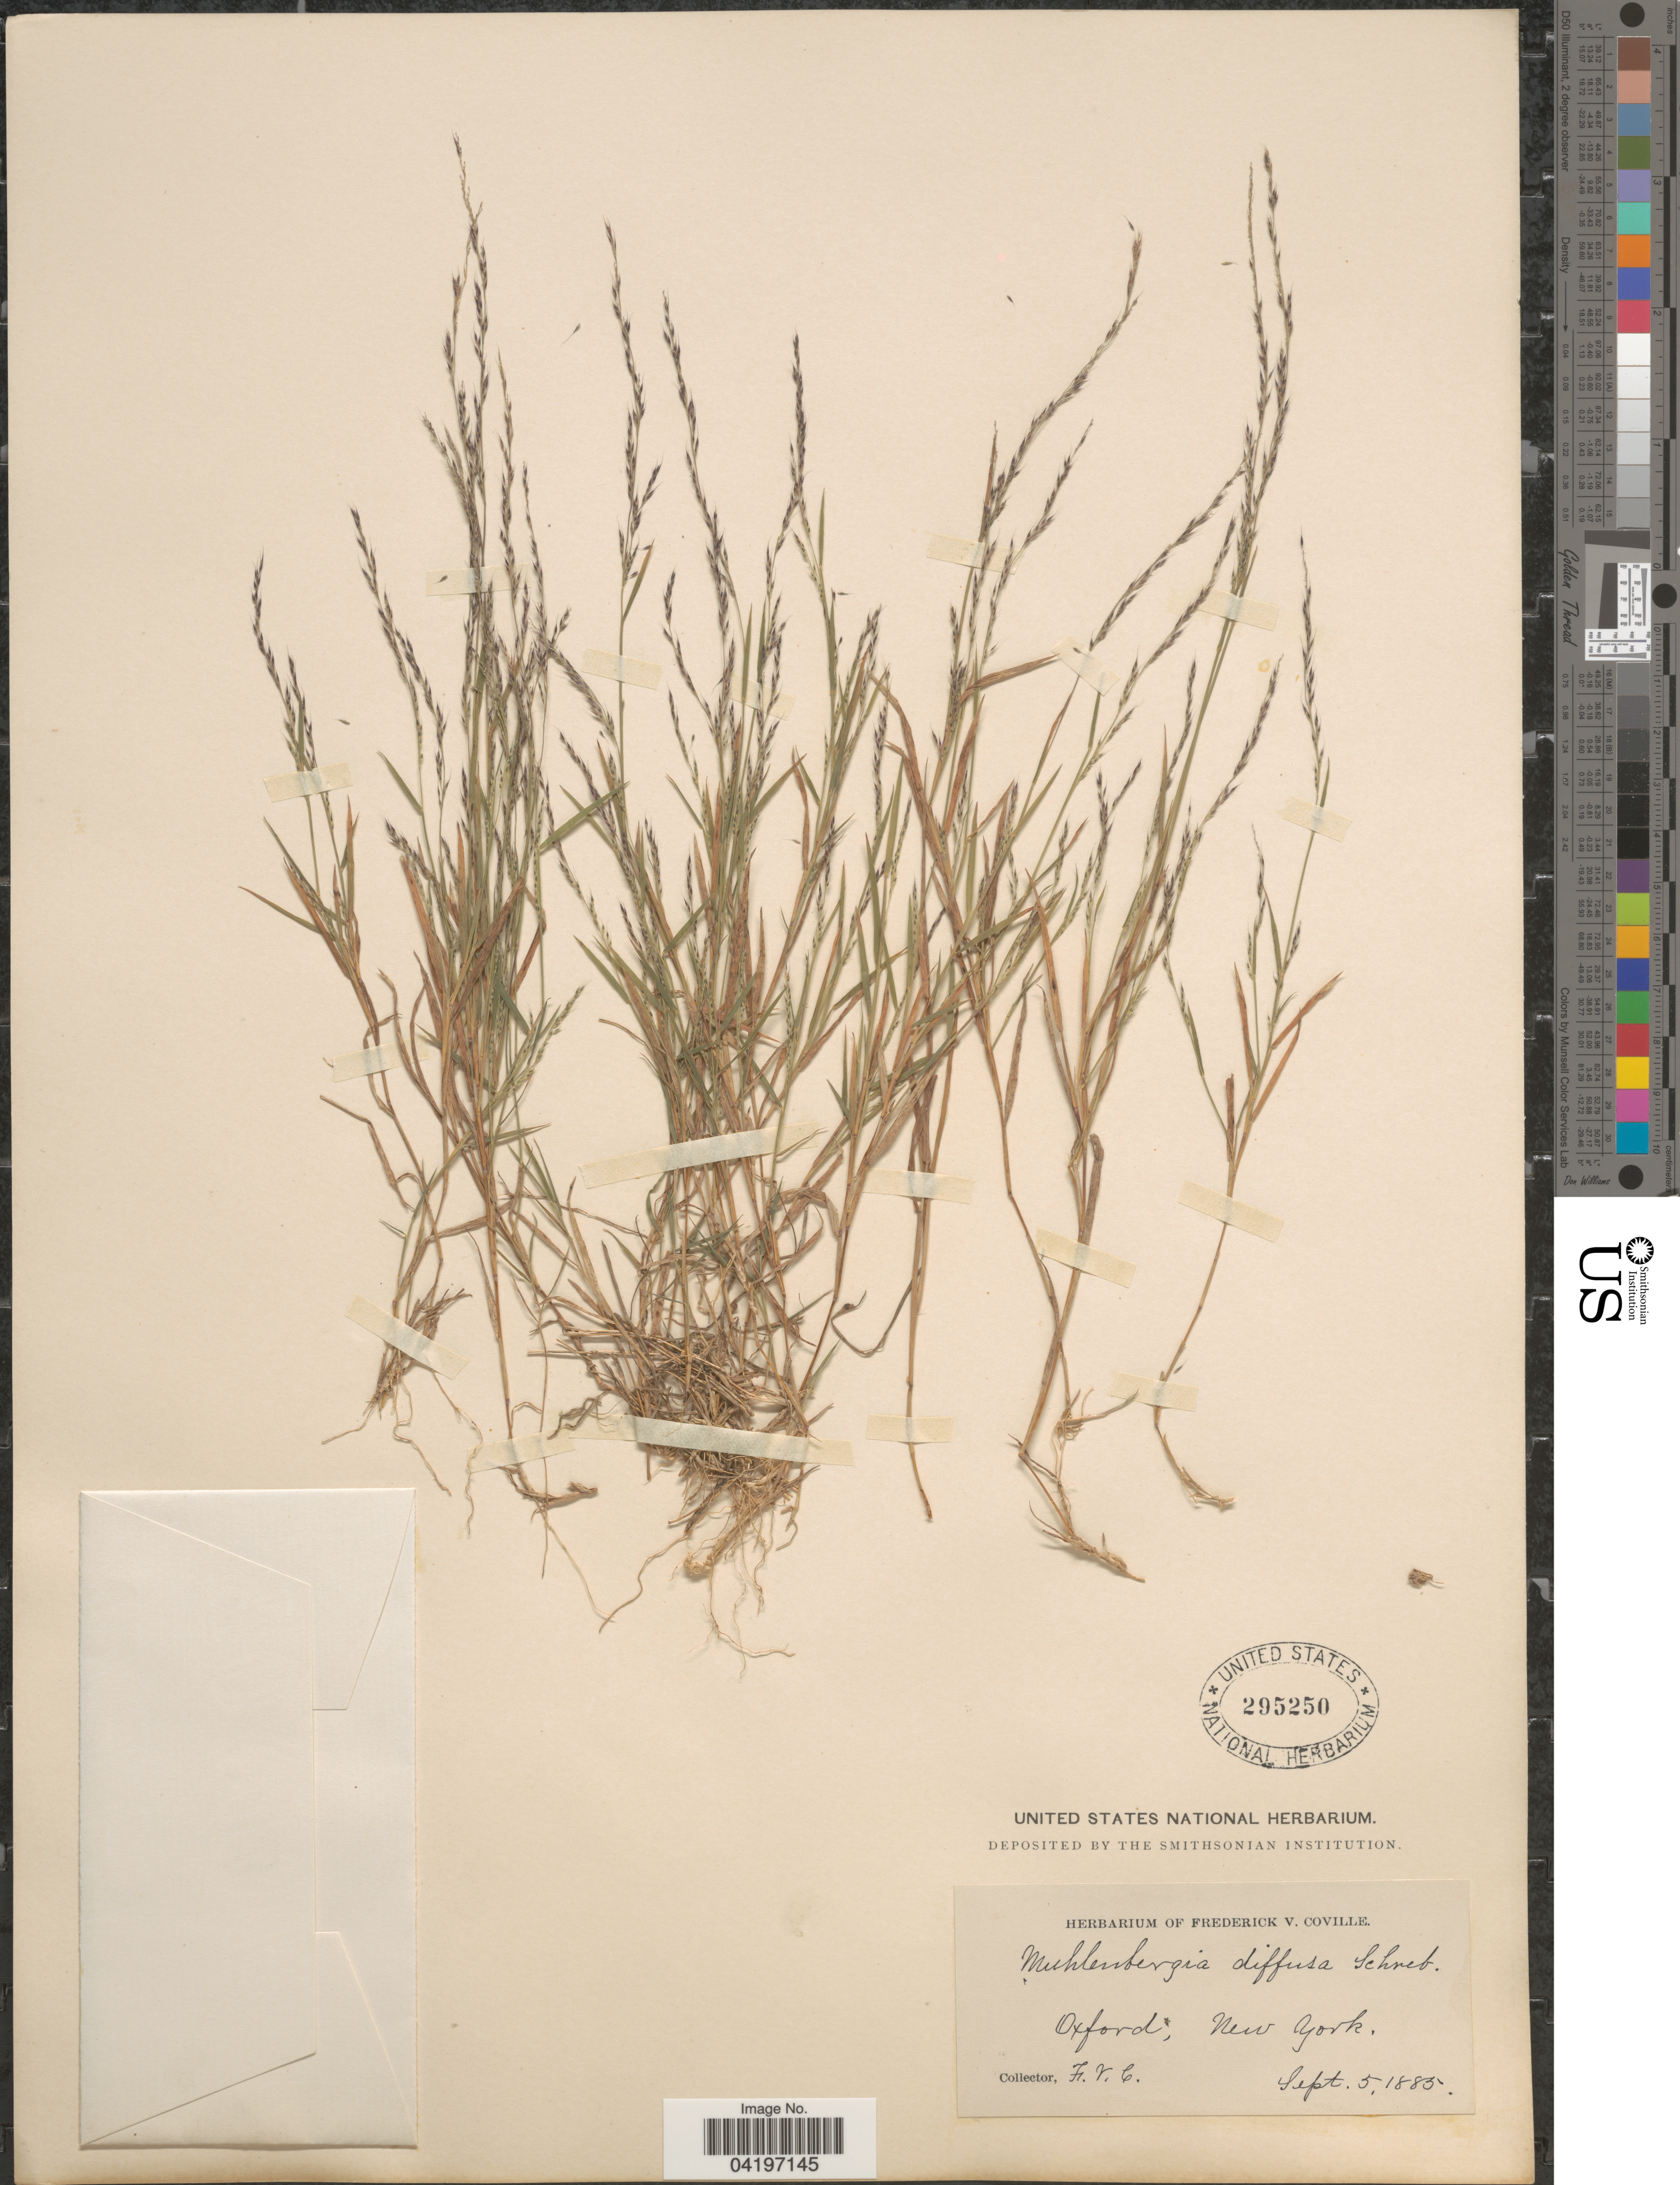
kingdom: Plantae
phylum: Tracheophyta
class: Liliopsida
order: Poales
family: Poaceae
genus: Muhlenbergia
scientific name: Muhlenbergia schreberi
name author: J.F. Gmel.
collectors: F. V. Coville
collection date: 1885-09-05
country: United States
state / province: New York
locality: Oxford.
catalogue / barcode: US 295250